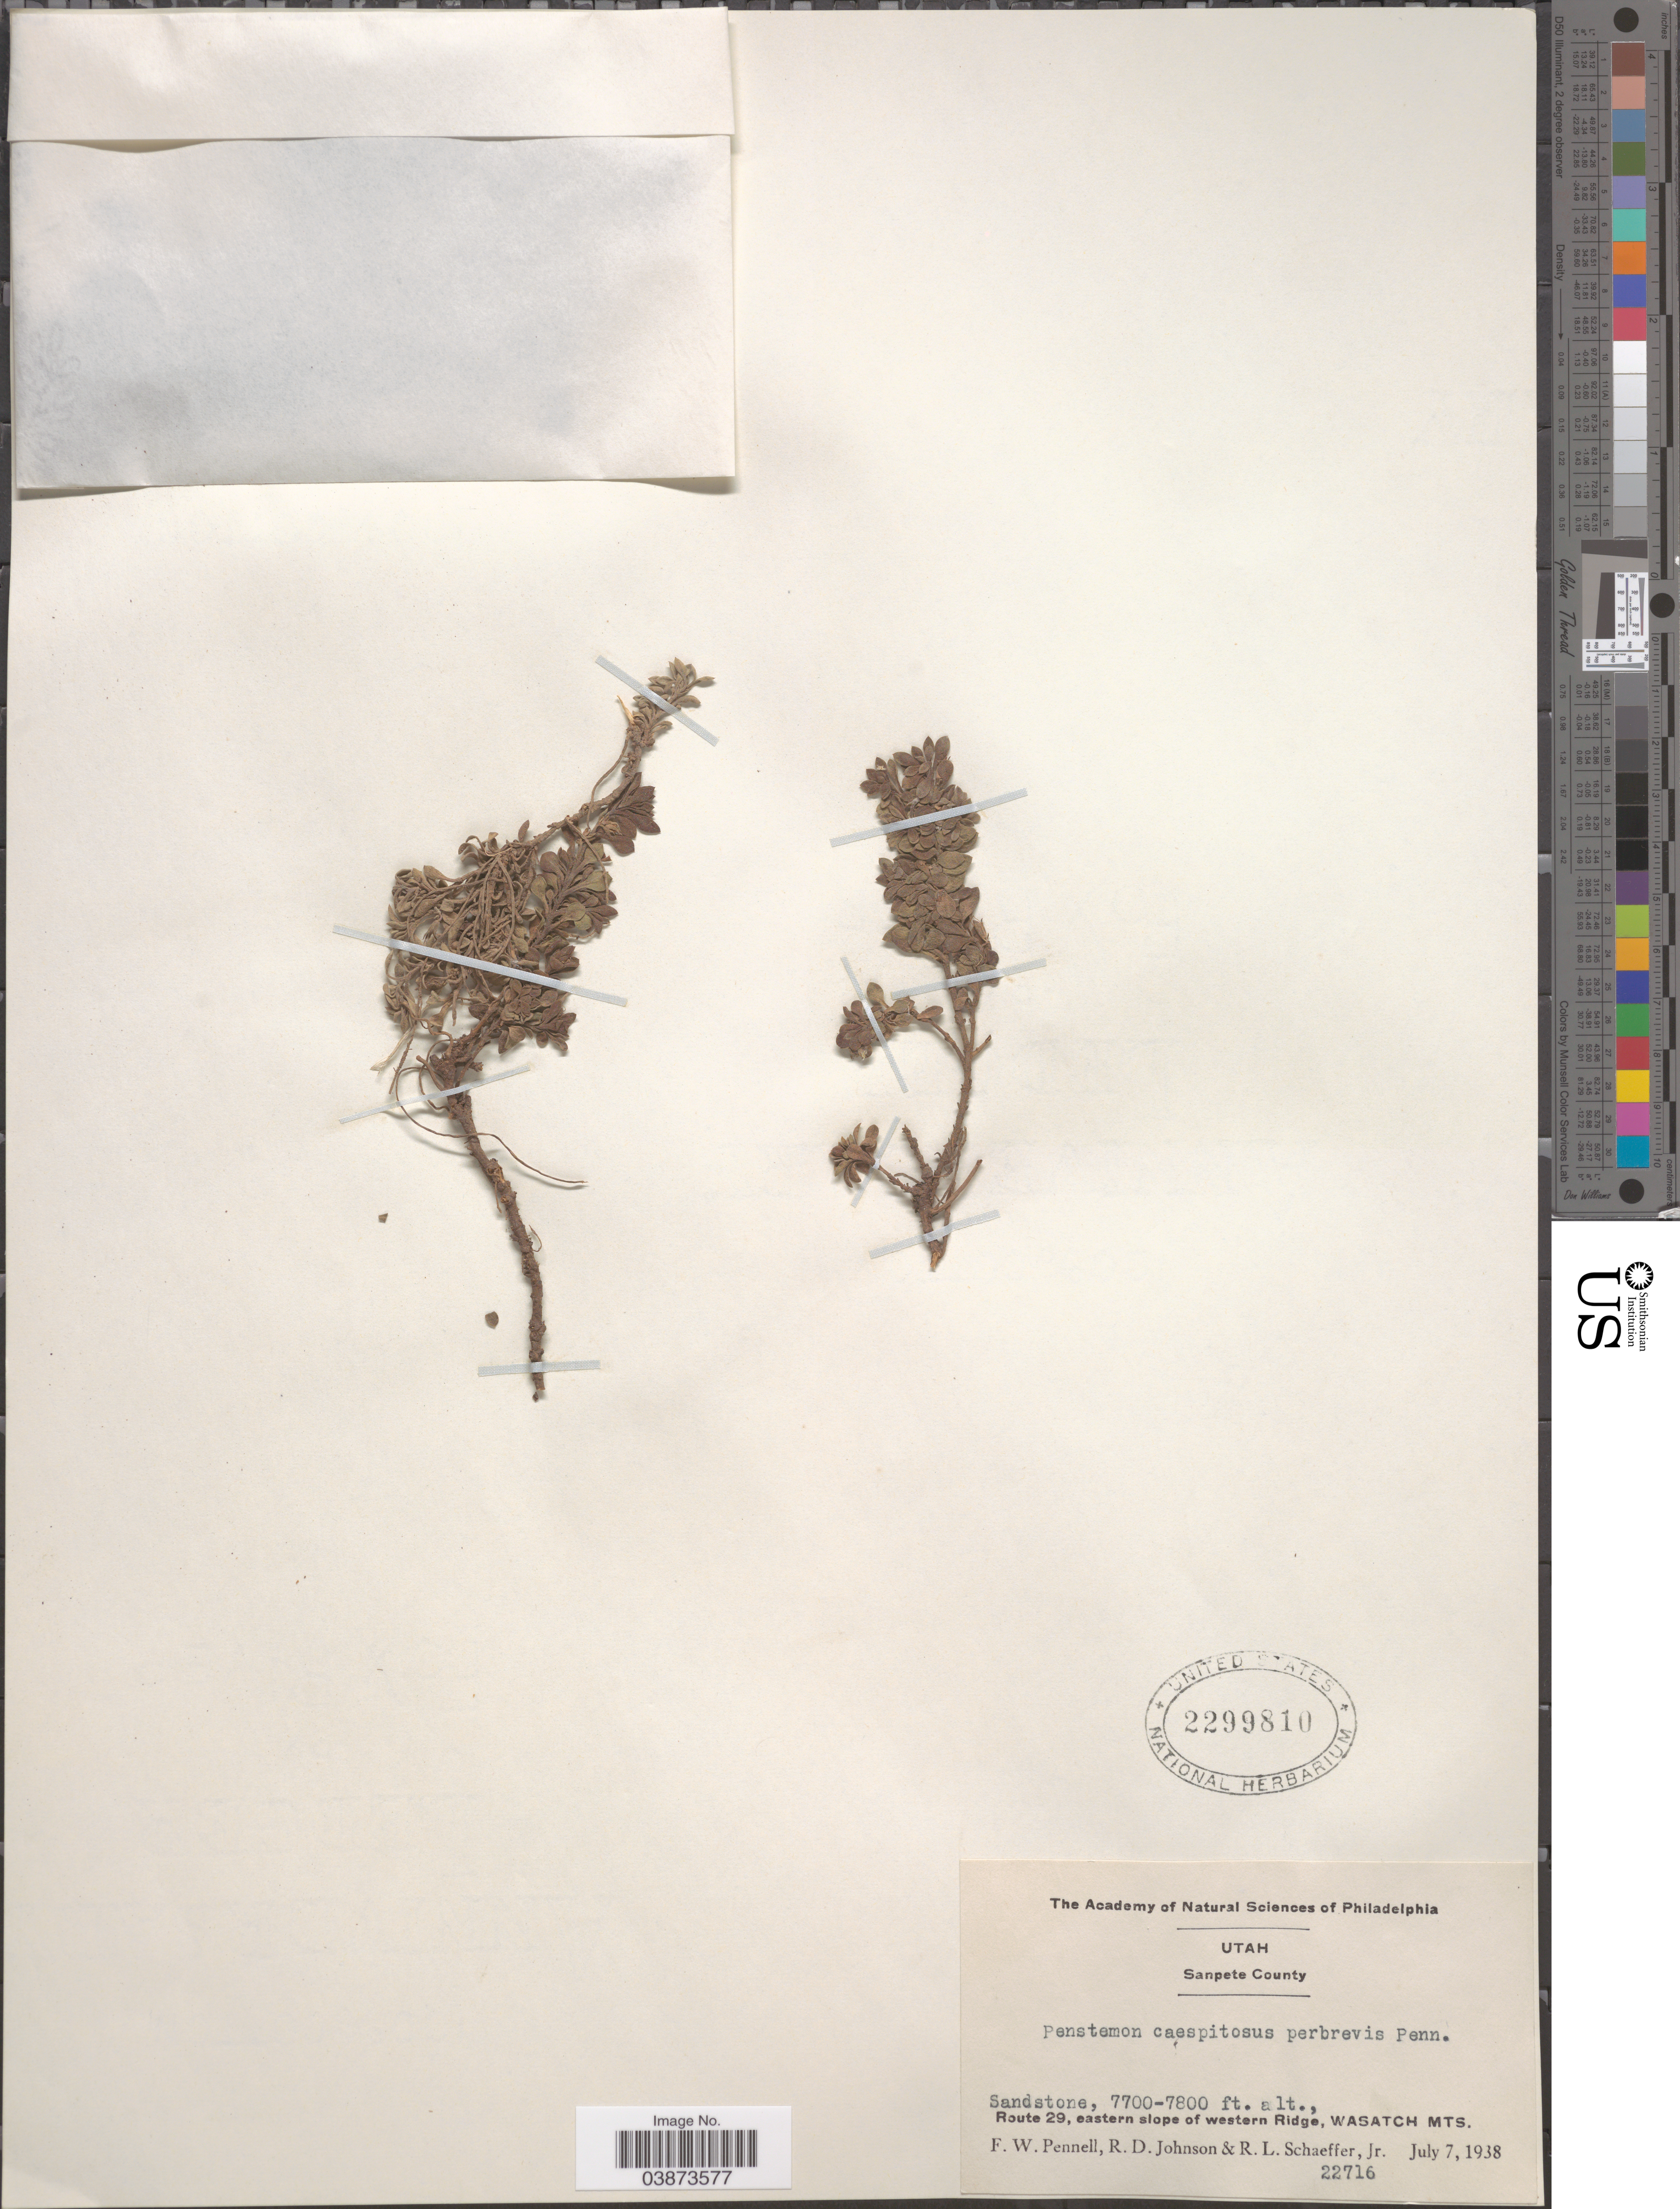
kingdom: Plantae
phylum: Tracheophyta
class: Magnoliopsida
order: Lamiales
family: Plantaginaceae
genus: Penstemon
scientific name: Penstemon caespitosus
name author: Nutt. ex A. Gray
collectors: F. W. Pennell, R. D. Johnson & R. L. Schaeffer Jr.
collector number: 22716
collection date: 1938-07-07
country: United States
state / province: Utah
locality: Sanpete County. Route 29, eastern slope of western Ridge, Wasatch Mts.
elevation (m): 2347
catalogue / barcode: US 2299810